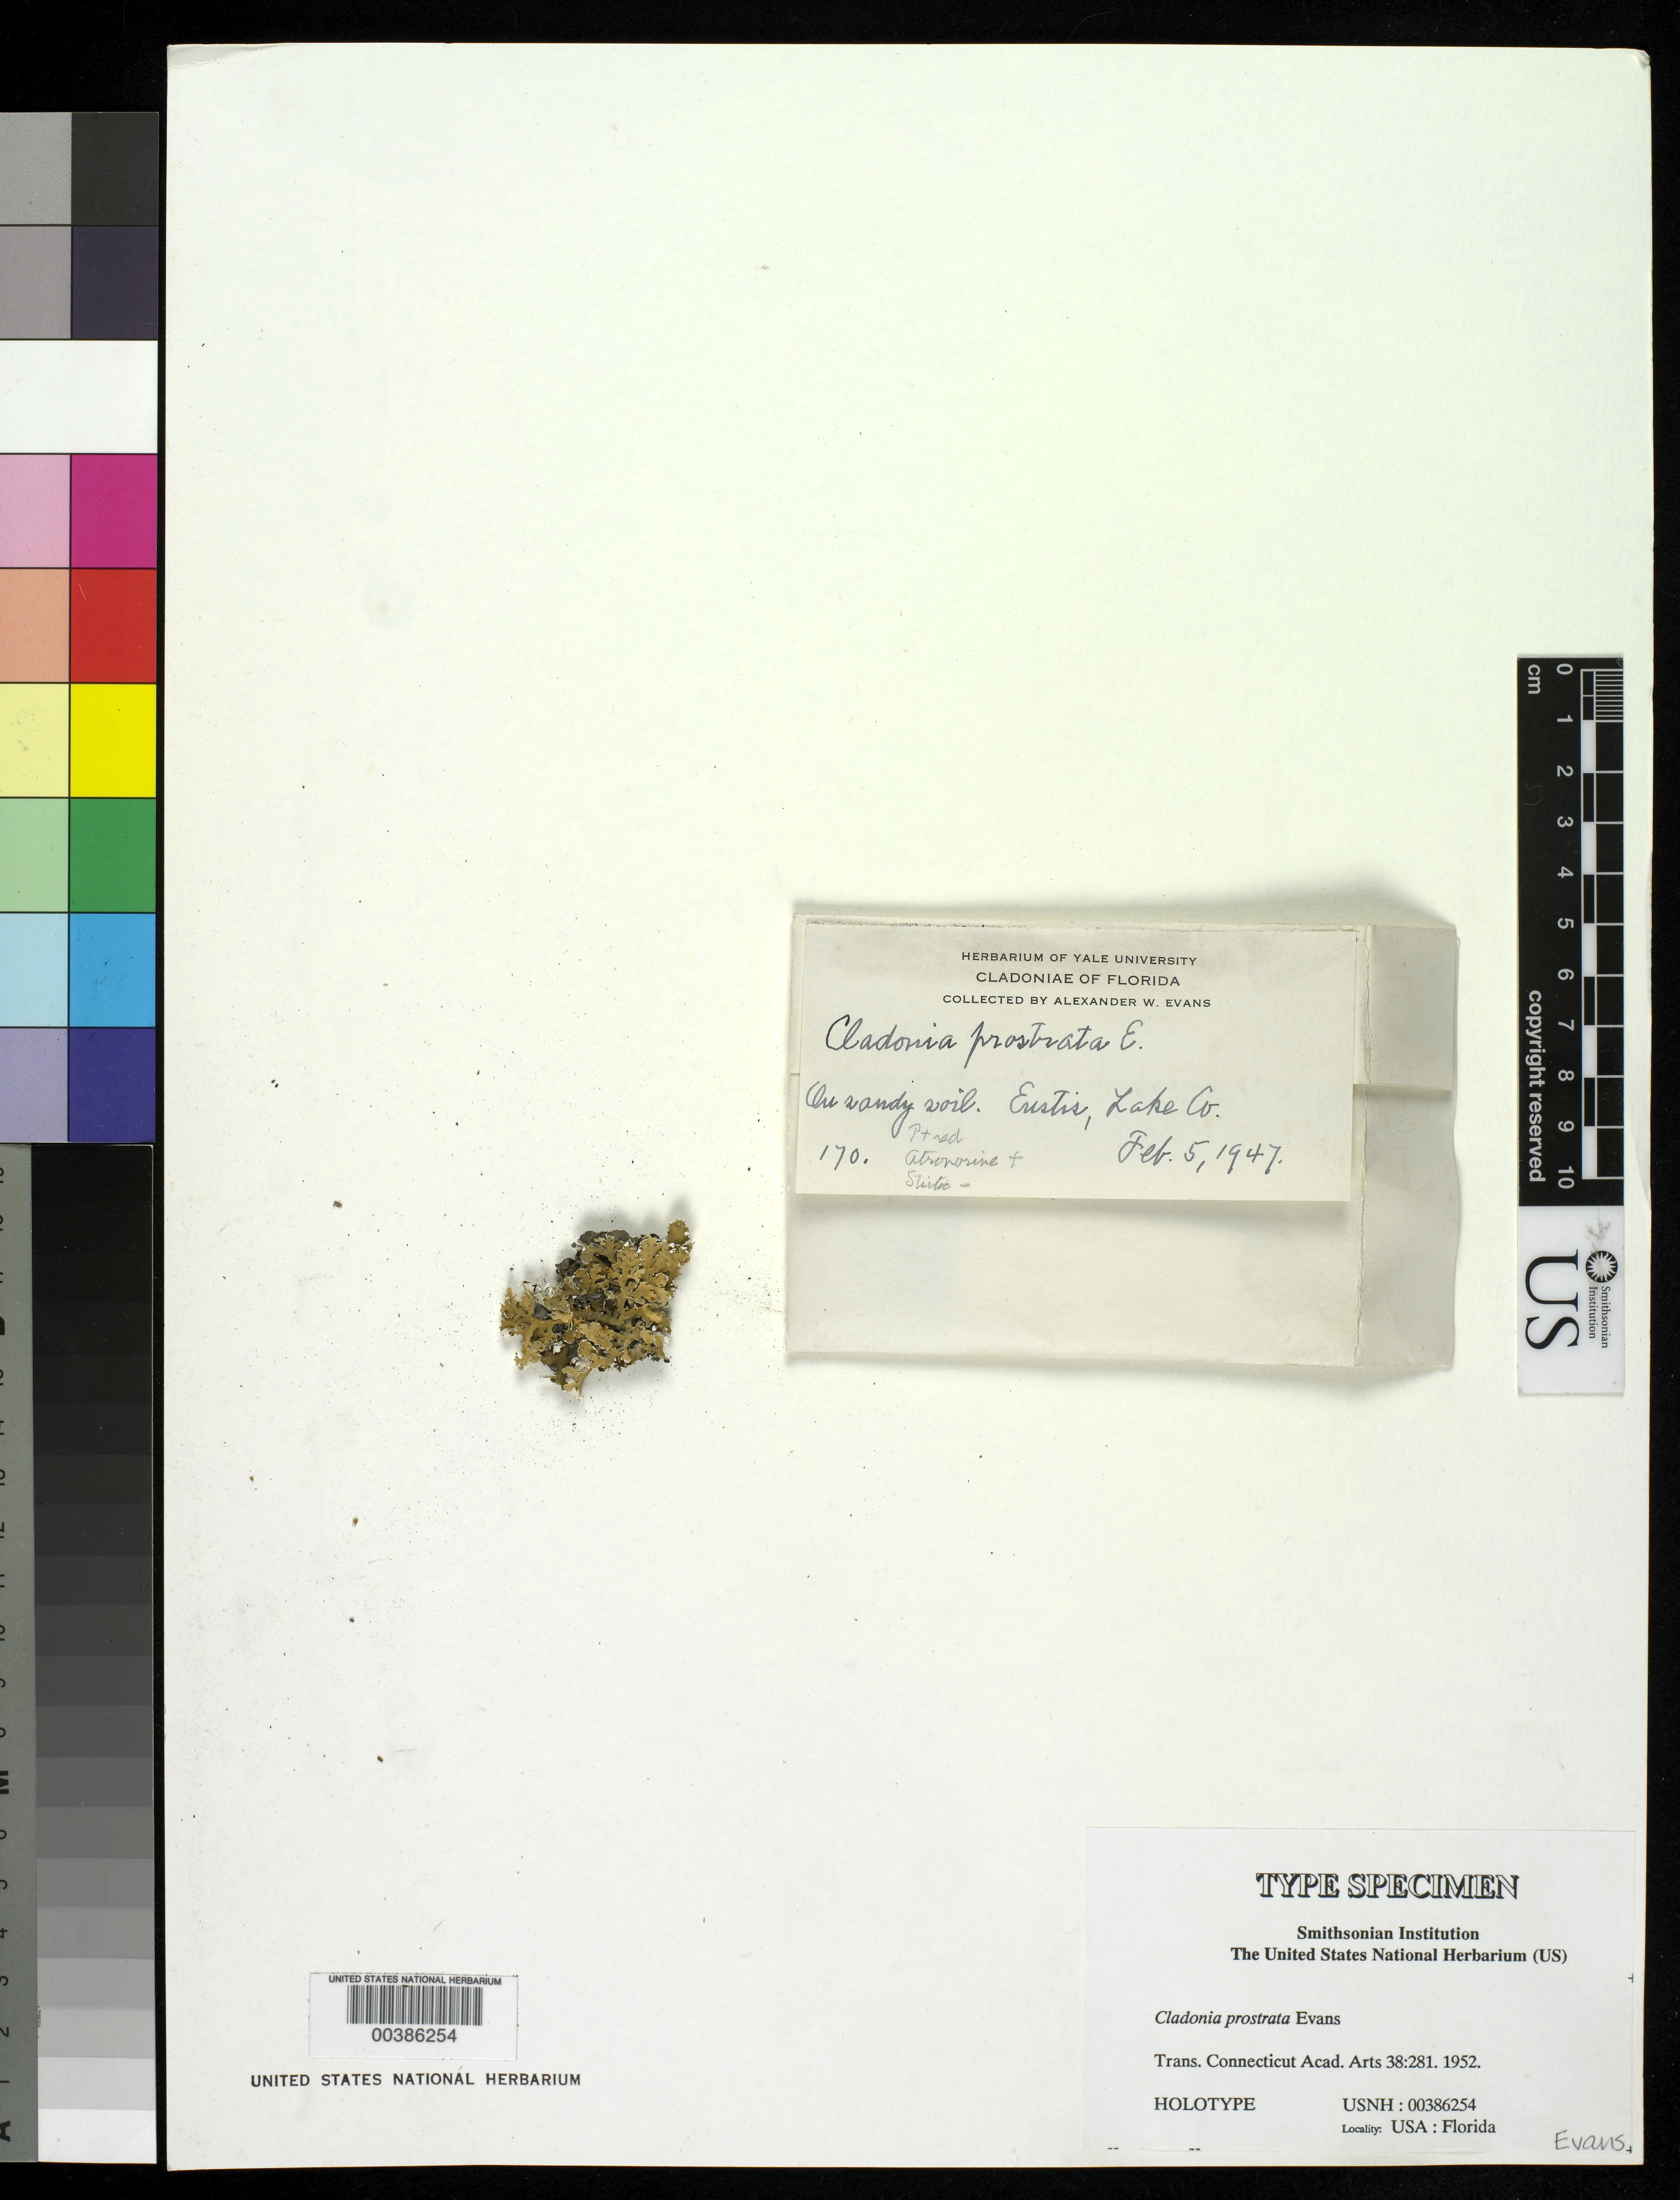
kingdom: Fungi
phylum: Ascomycota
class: Lecanoromycetes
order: Lecanorales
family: Cladoniaceae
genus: Cladonia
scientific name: Cladonia prostrata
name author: A. Evans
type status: Holotype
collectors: A. W. Evans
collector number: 170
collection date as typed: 05 Feb 1947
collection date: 1947-02-05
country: United States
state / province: Florida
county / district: Lake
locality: Eustis.